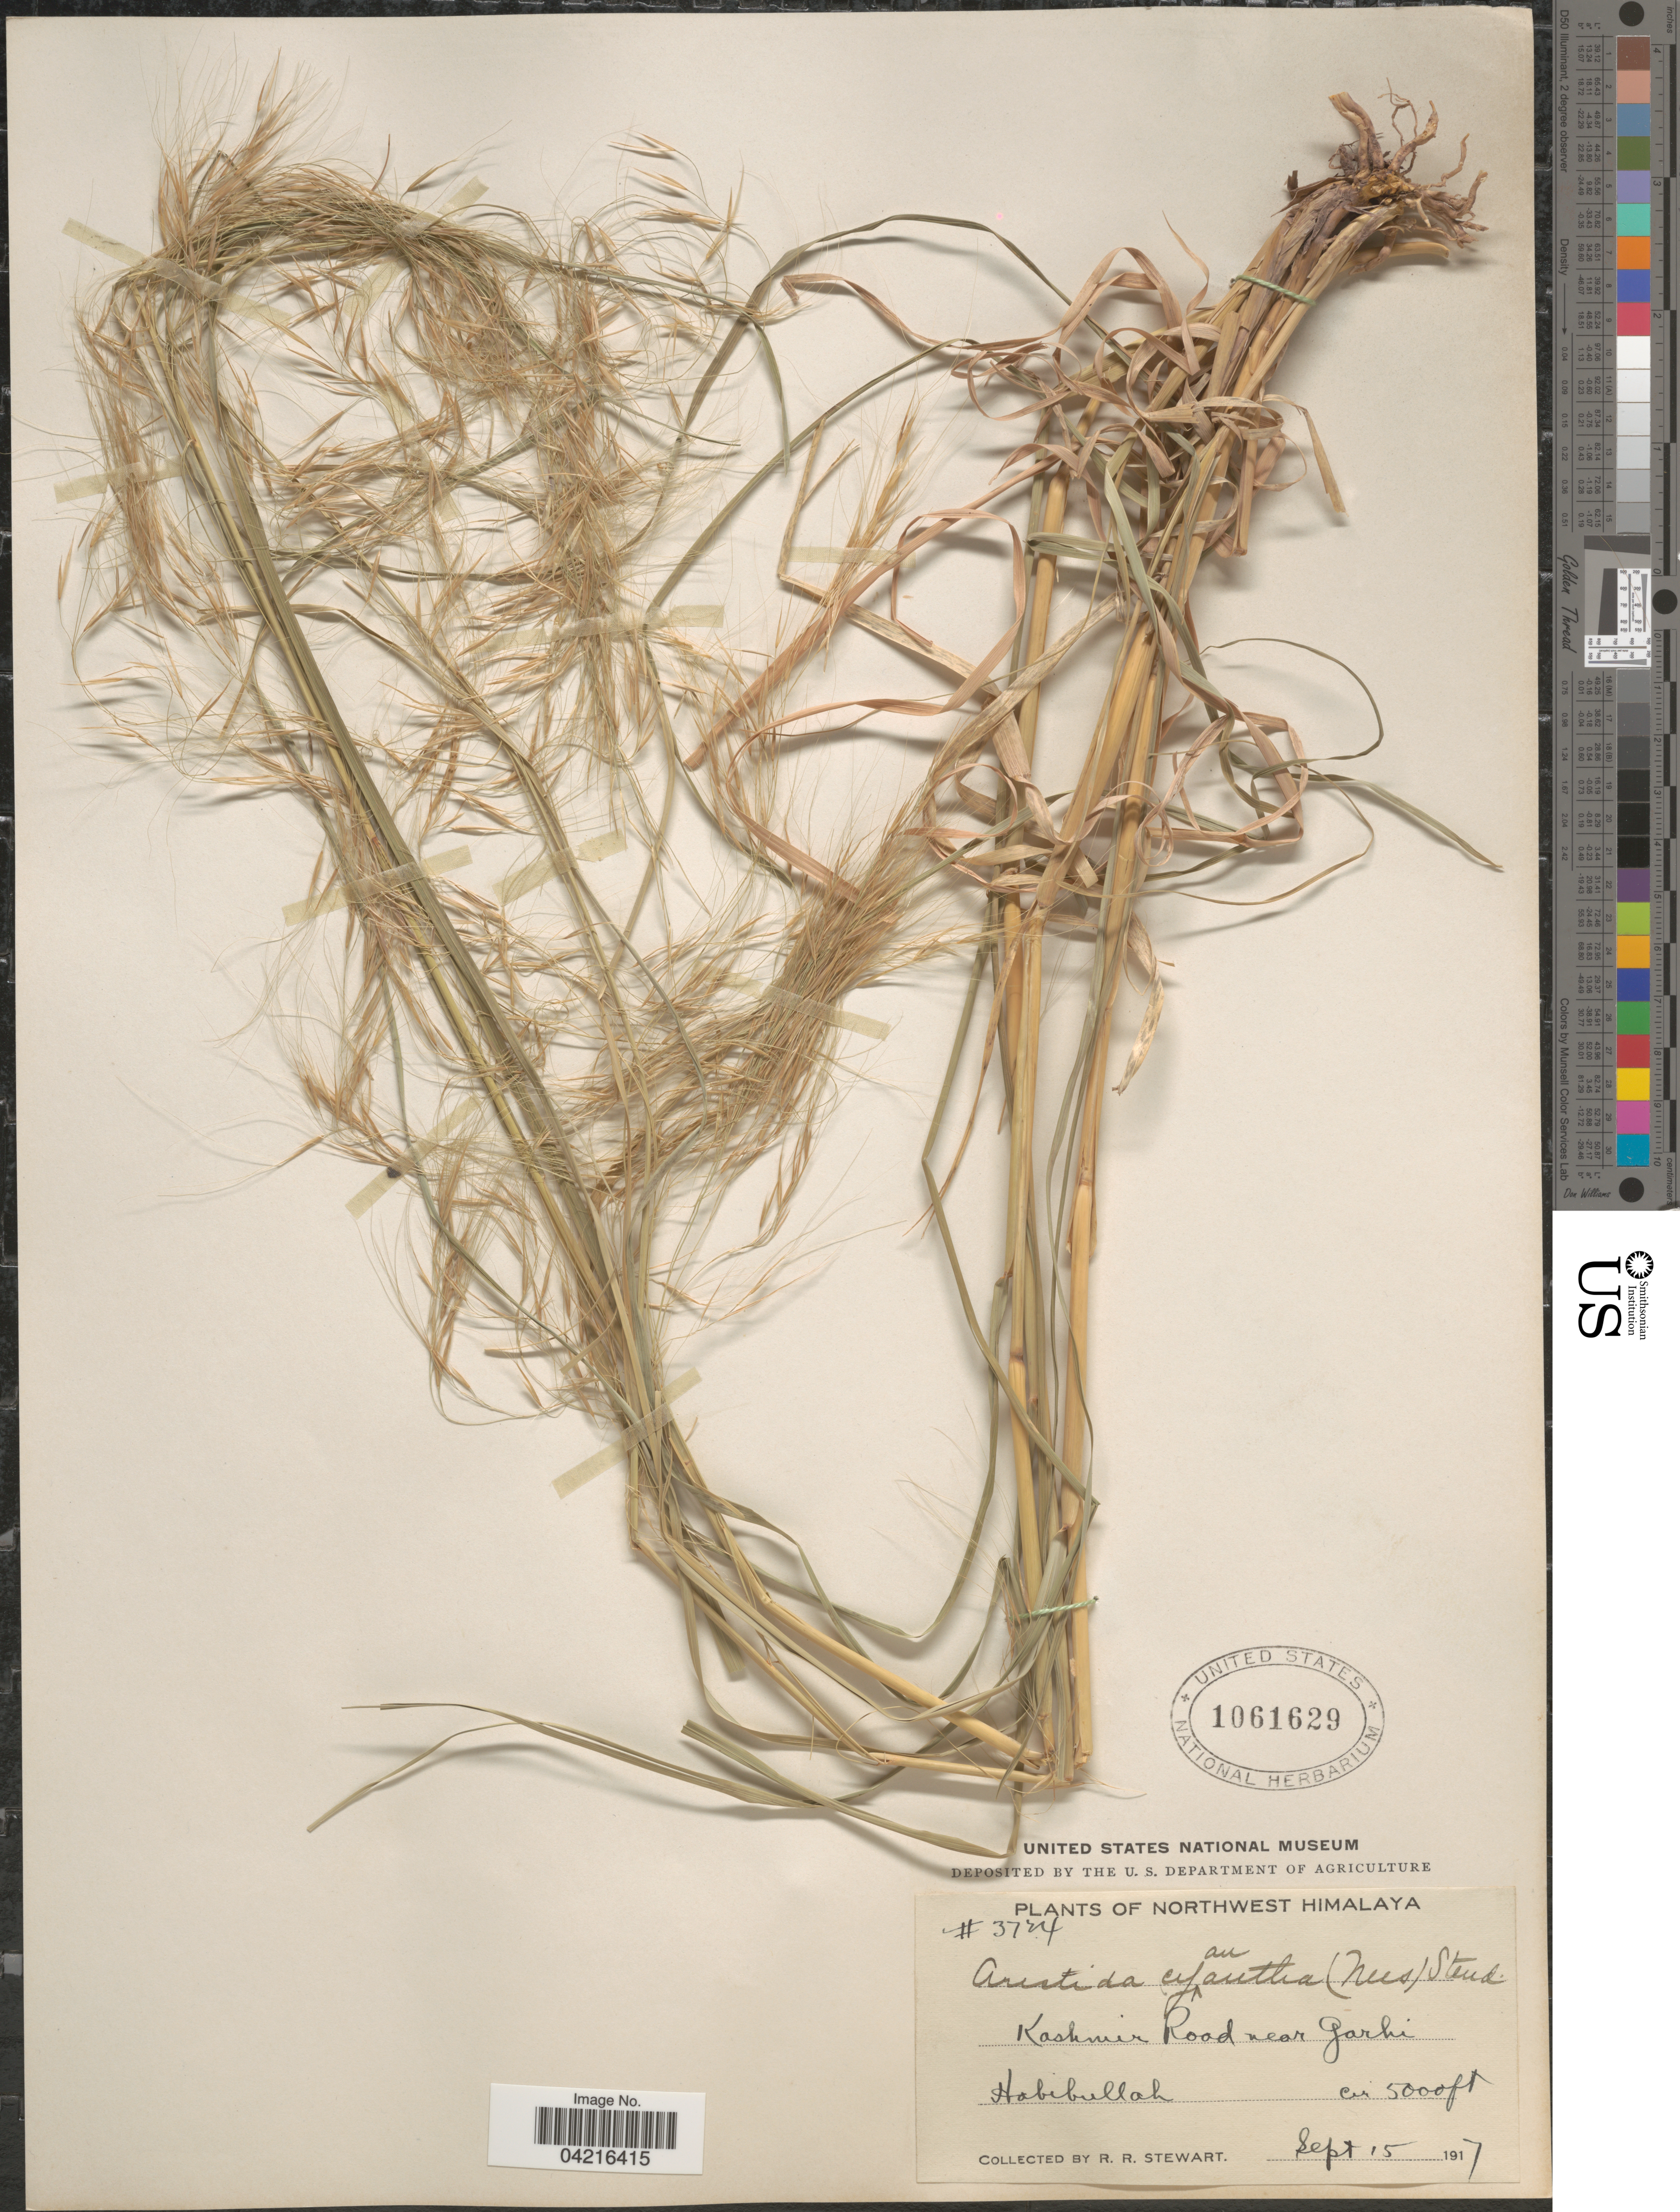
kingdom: Plantae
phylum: Tracheophyta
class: Liliopsida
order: Poales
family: Poaceae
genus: Aristida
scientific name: Aristida cyanantha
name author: Nees ex Steud.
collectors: R. Stewart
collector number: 3724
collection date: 1917-09-15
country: India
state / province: Jammu and Kashmir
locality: Northwest Himalaya. Kashmir Road near Garhi. Habibullah.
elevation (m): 1524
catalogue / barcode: US 1061629